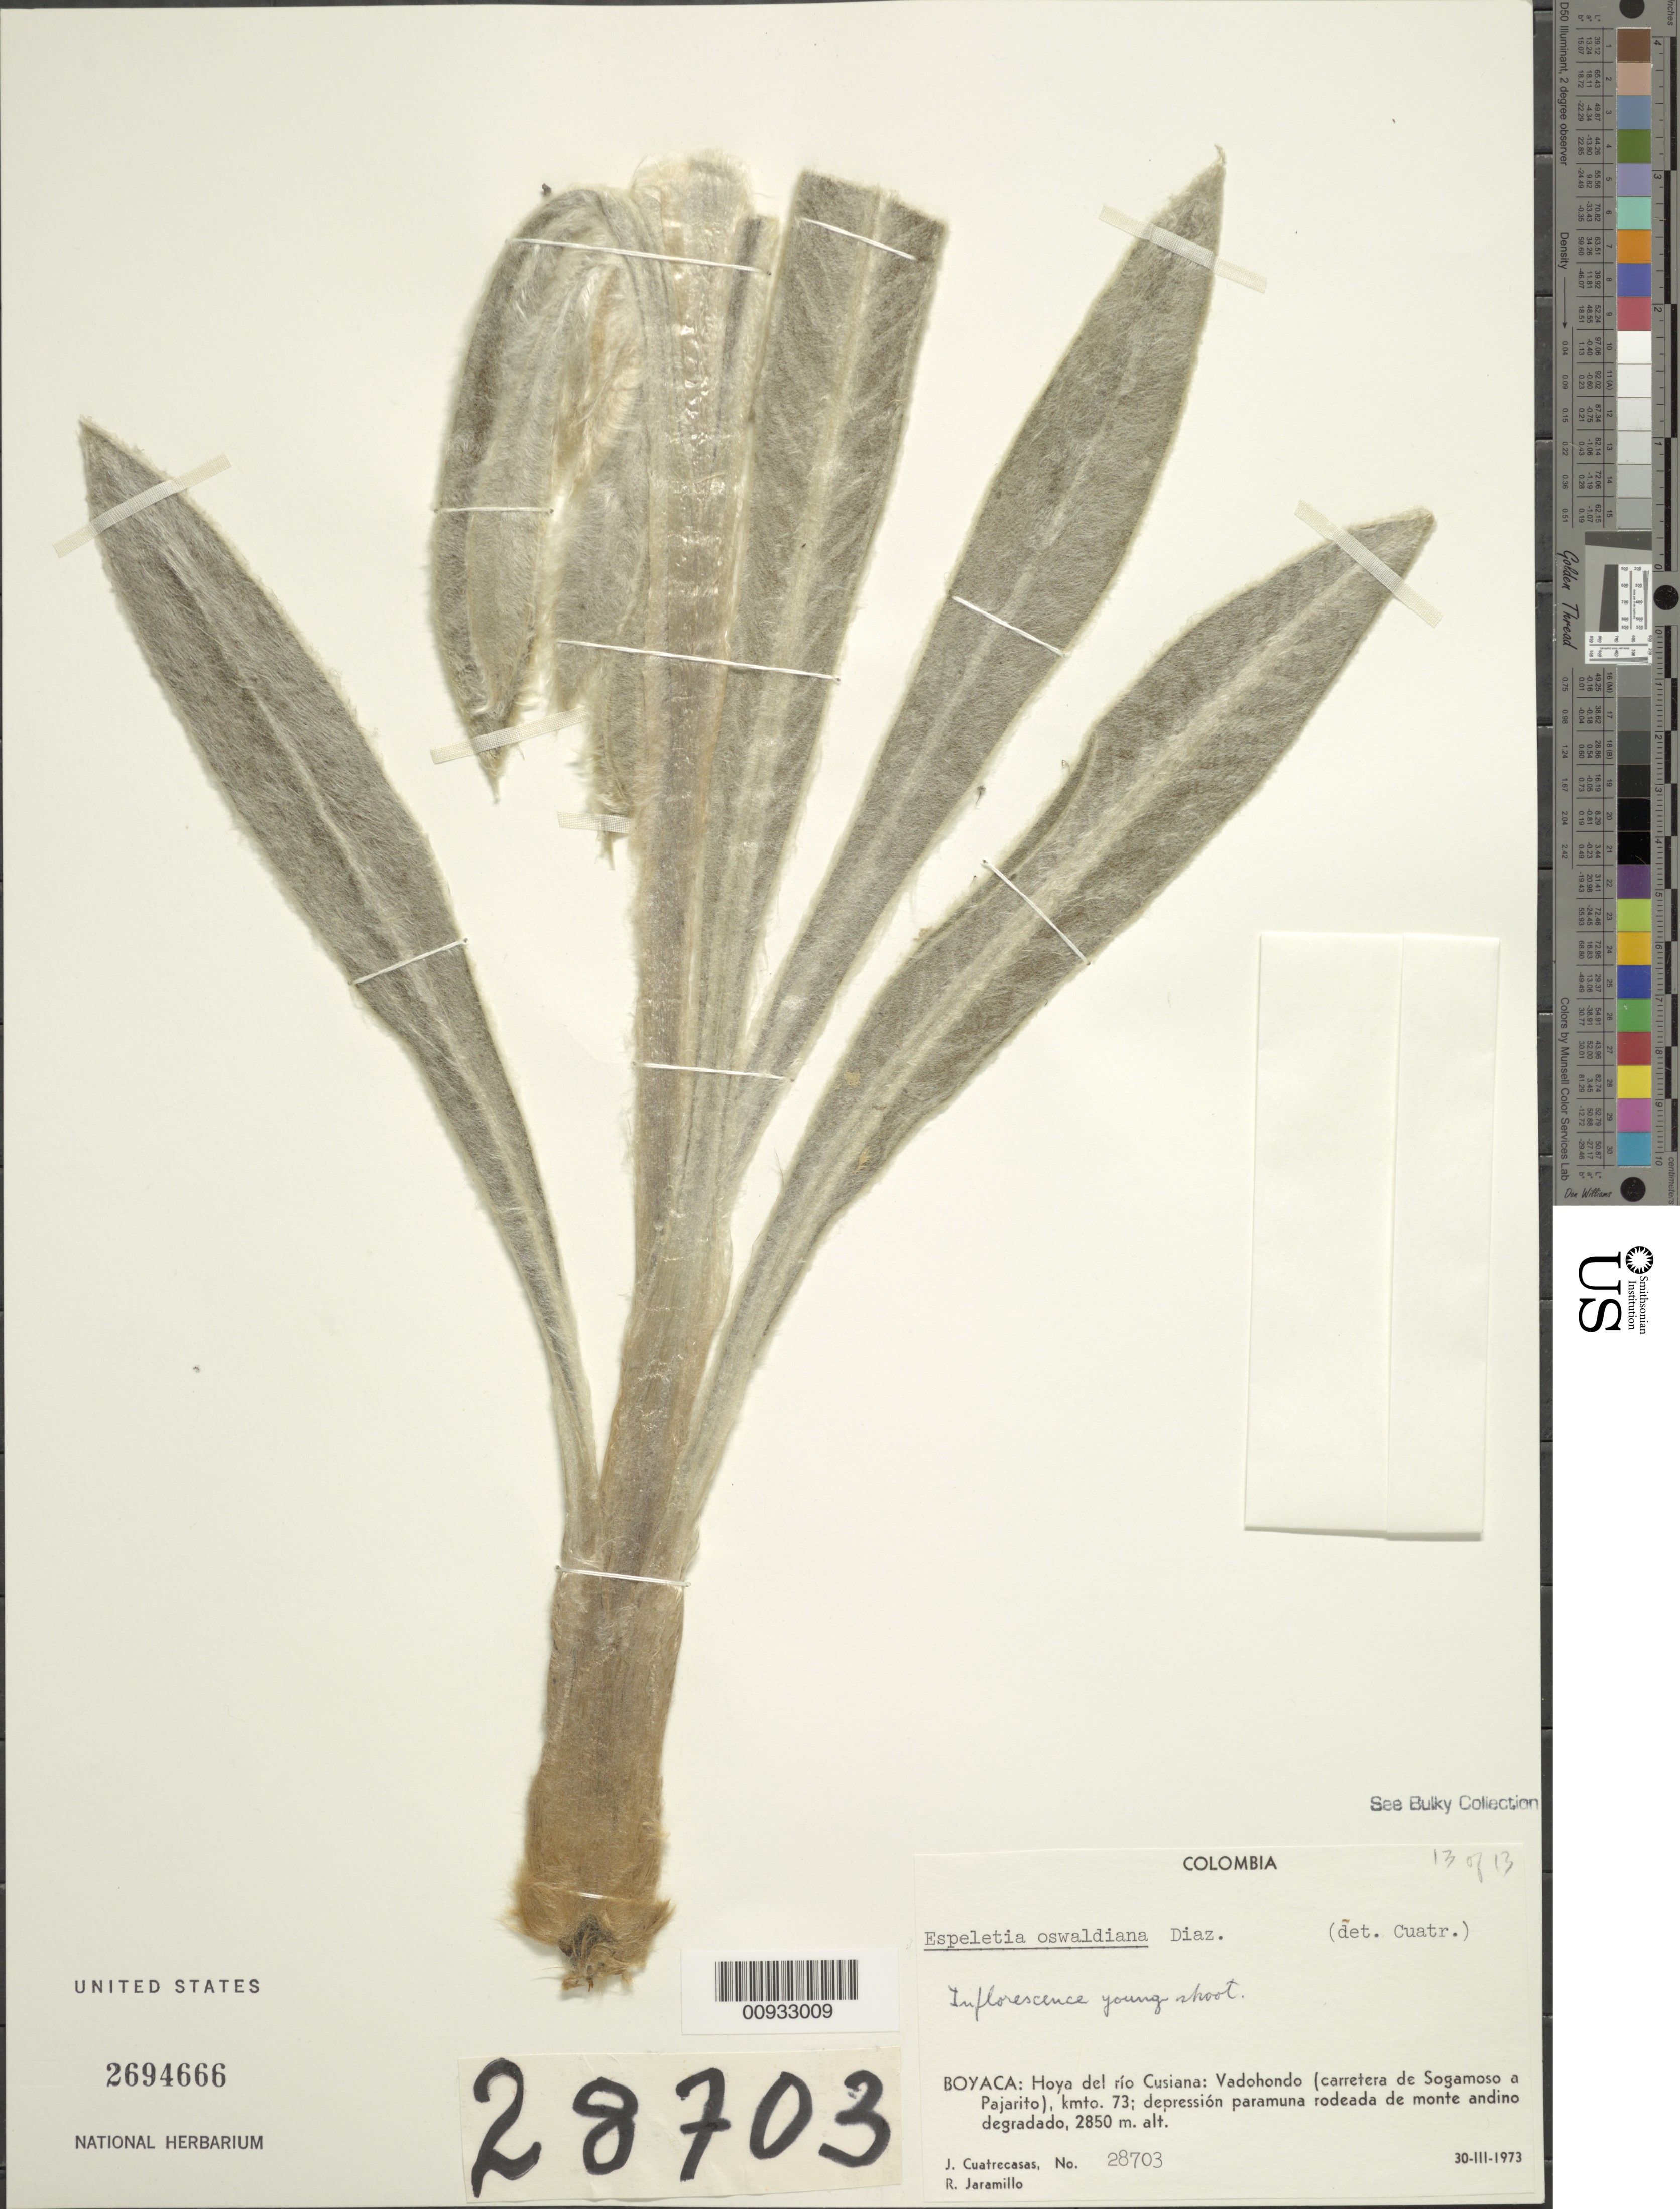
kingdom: Plantae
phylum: Tracheophyta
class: Magnoliopsida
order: Asterales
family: Asteraceae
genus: Espeletia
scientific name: Espeletia oswaldiana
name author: S. Díaz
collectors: J. Cuatrecasas & R. Jaramillo M.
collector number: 28703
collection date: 1973-03-30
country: Colombia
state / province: Boyacá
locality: Hoya del rio Cusiana, Vadohondo (carretera de Sogamoso a Pajarito), kmto. 73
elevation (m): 2850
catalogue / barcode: US 2694666